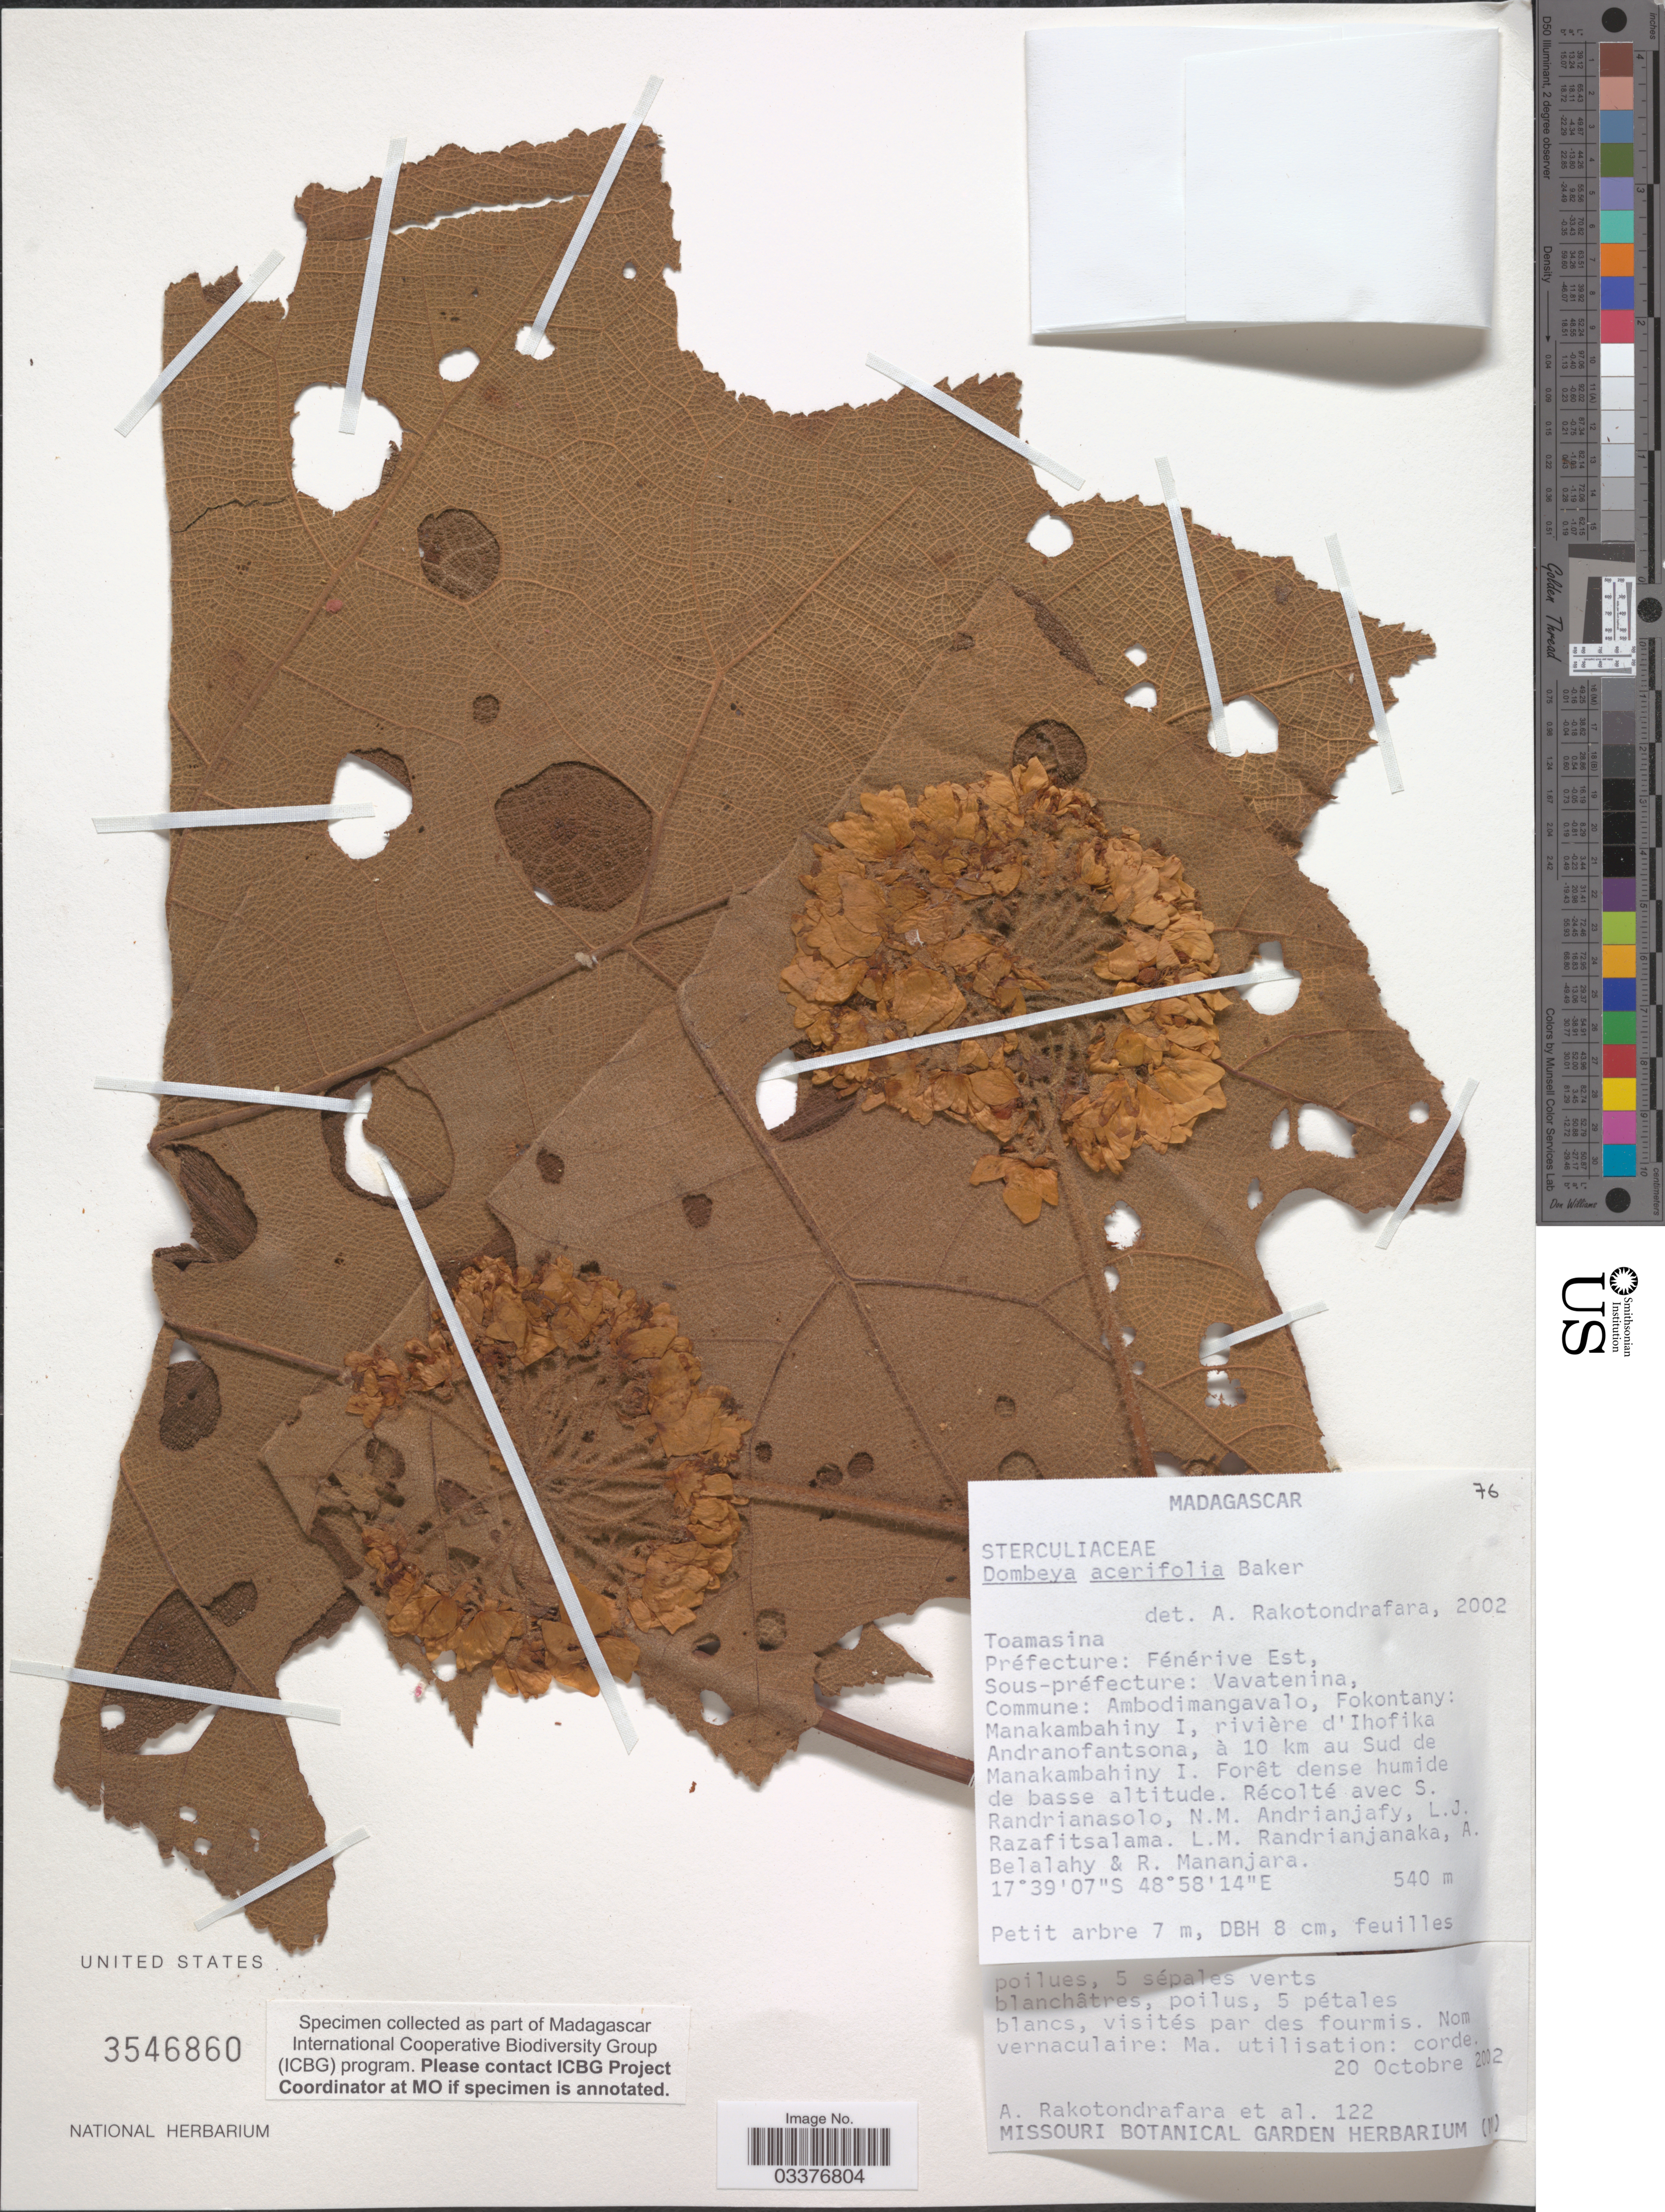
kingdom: Plantae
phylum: Tracheophyta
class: Magnoliopsida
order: Malvales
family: Malvaceae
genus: Dombeya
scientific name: Dombeya acerifolia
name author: (L.) Gaertn.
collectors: A. Rakotondrafara, S. Randrianasolo, N. M. Andrianjafy, L. J. Razafitsalama & et al.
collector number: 122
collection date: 2002-10-20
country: Madagascar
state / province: Analanjirofo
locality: Préfecture: Fénérive Est, Sous-préfecture: Vavatenina, Commune: Ambodimangavalo, Fokontany: Manakambahiny I, rivière d'Ihofika Andranofantsona, à 10 km au Sud de Manakambahiny I.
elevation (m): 540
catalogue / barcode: US 3546860